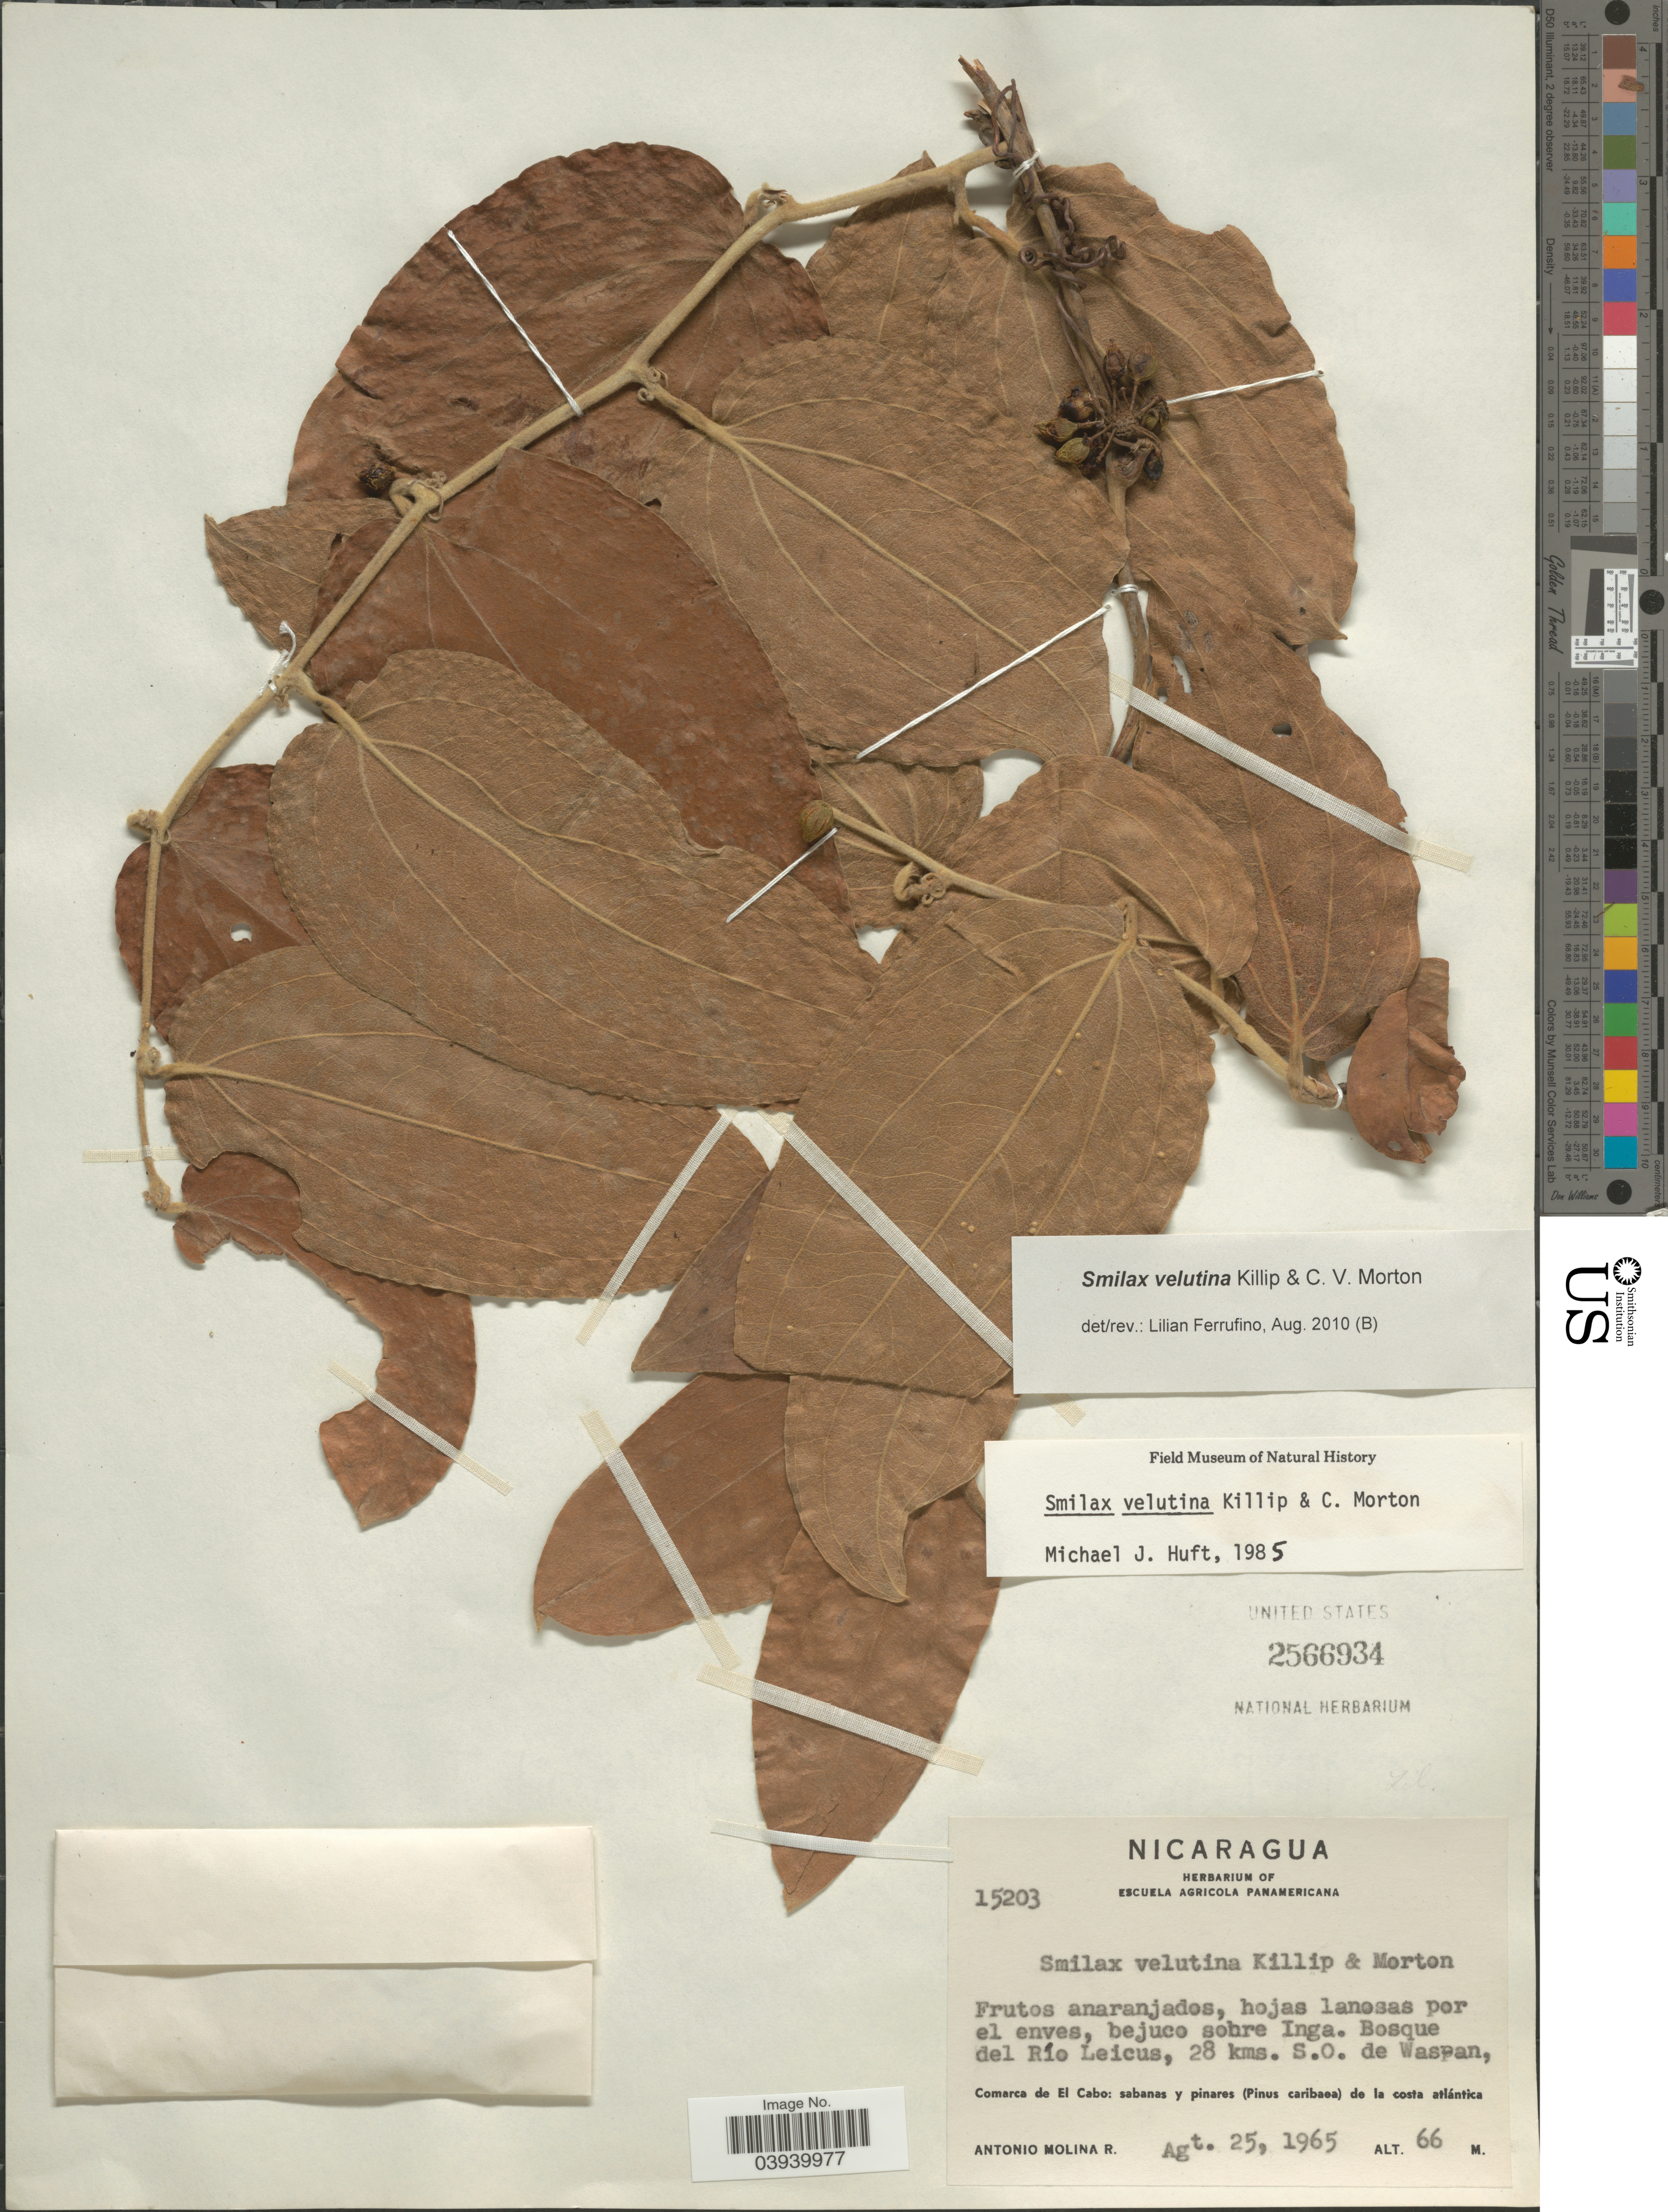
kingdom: Plantae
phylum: Tracheophyta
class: Liliopsida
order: Liliales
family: Smilacaceae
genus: Smilax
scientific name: Smilax velutina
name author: Killip & C.V. Morton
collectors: A. Molina R.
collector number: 15203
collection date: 1965-08-25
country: Nicaragua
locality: Bosque del Río Leicus, 28 kms. S.O. de Waspan, Comarca de El Cabo: sabanas y pinares (Pinus caribaea) de la costa atlántica.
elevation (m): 66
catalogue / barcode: US 2566934